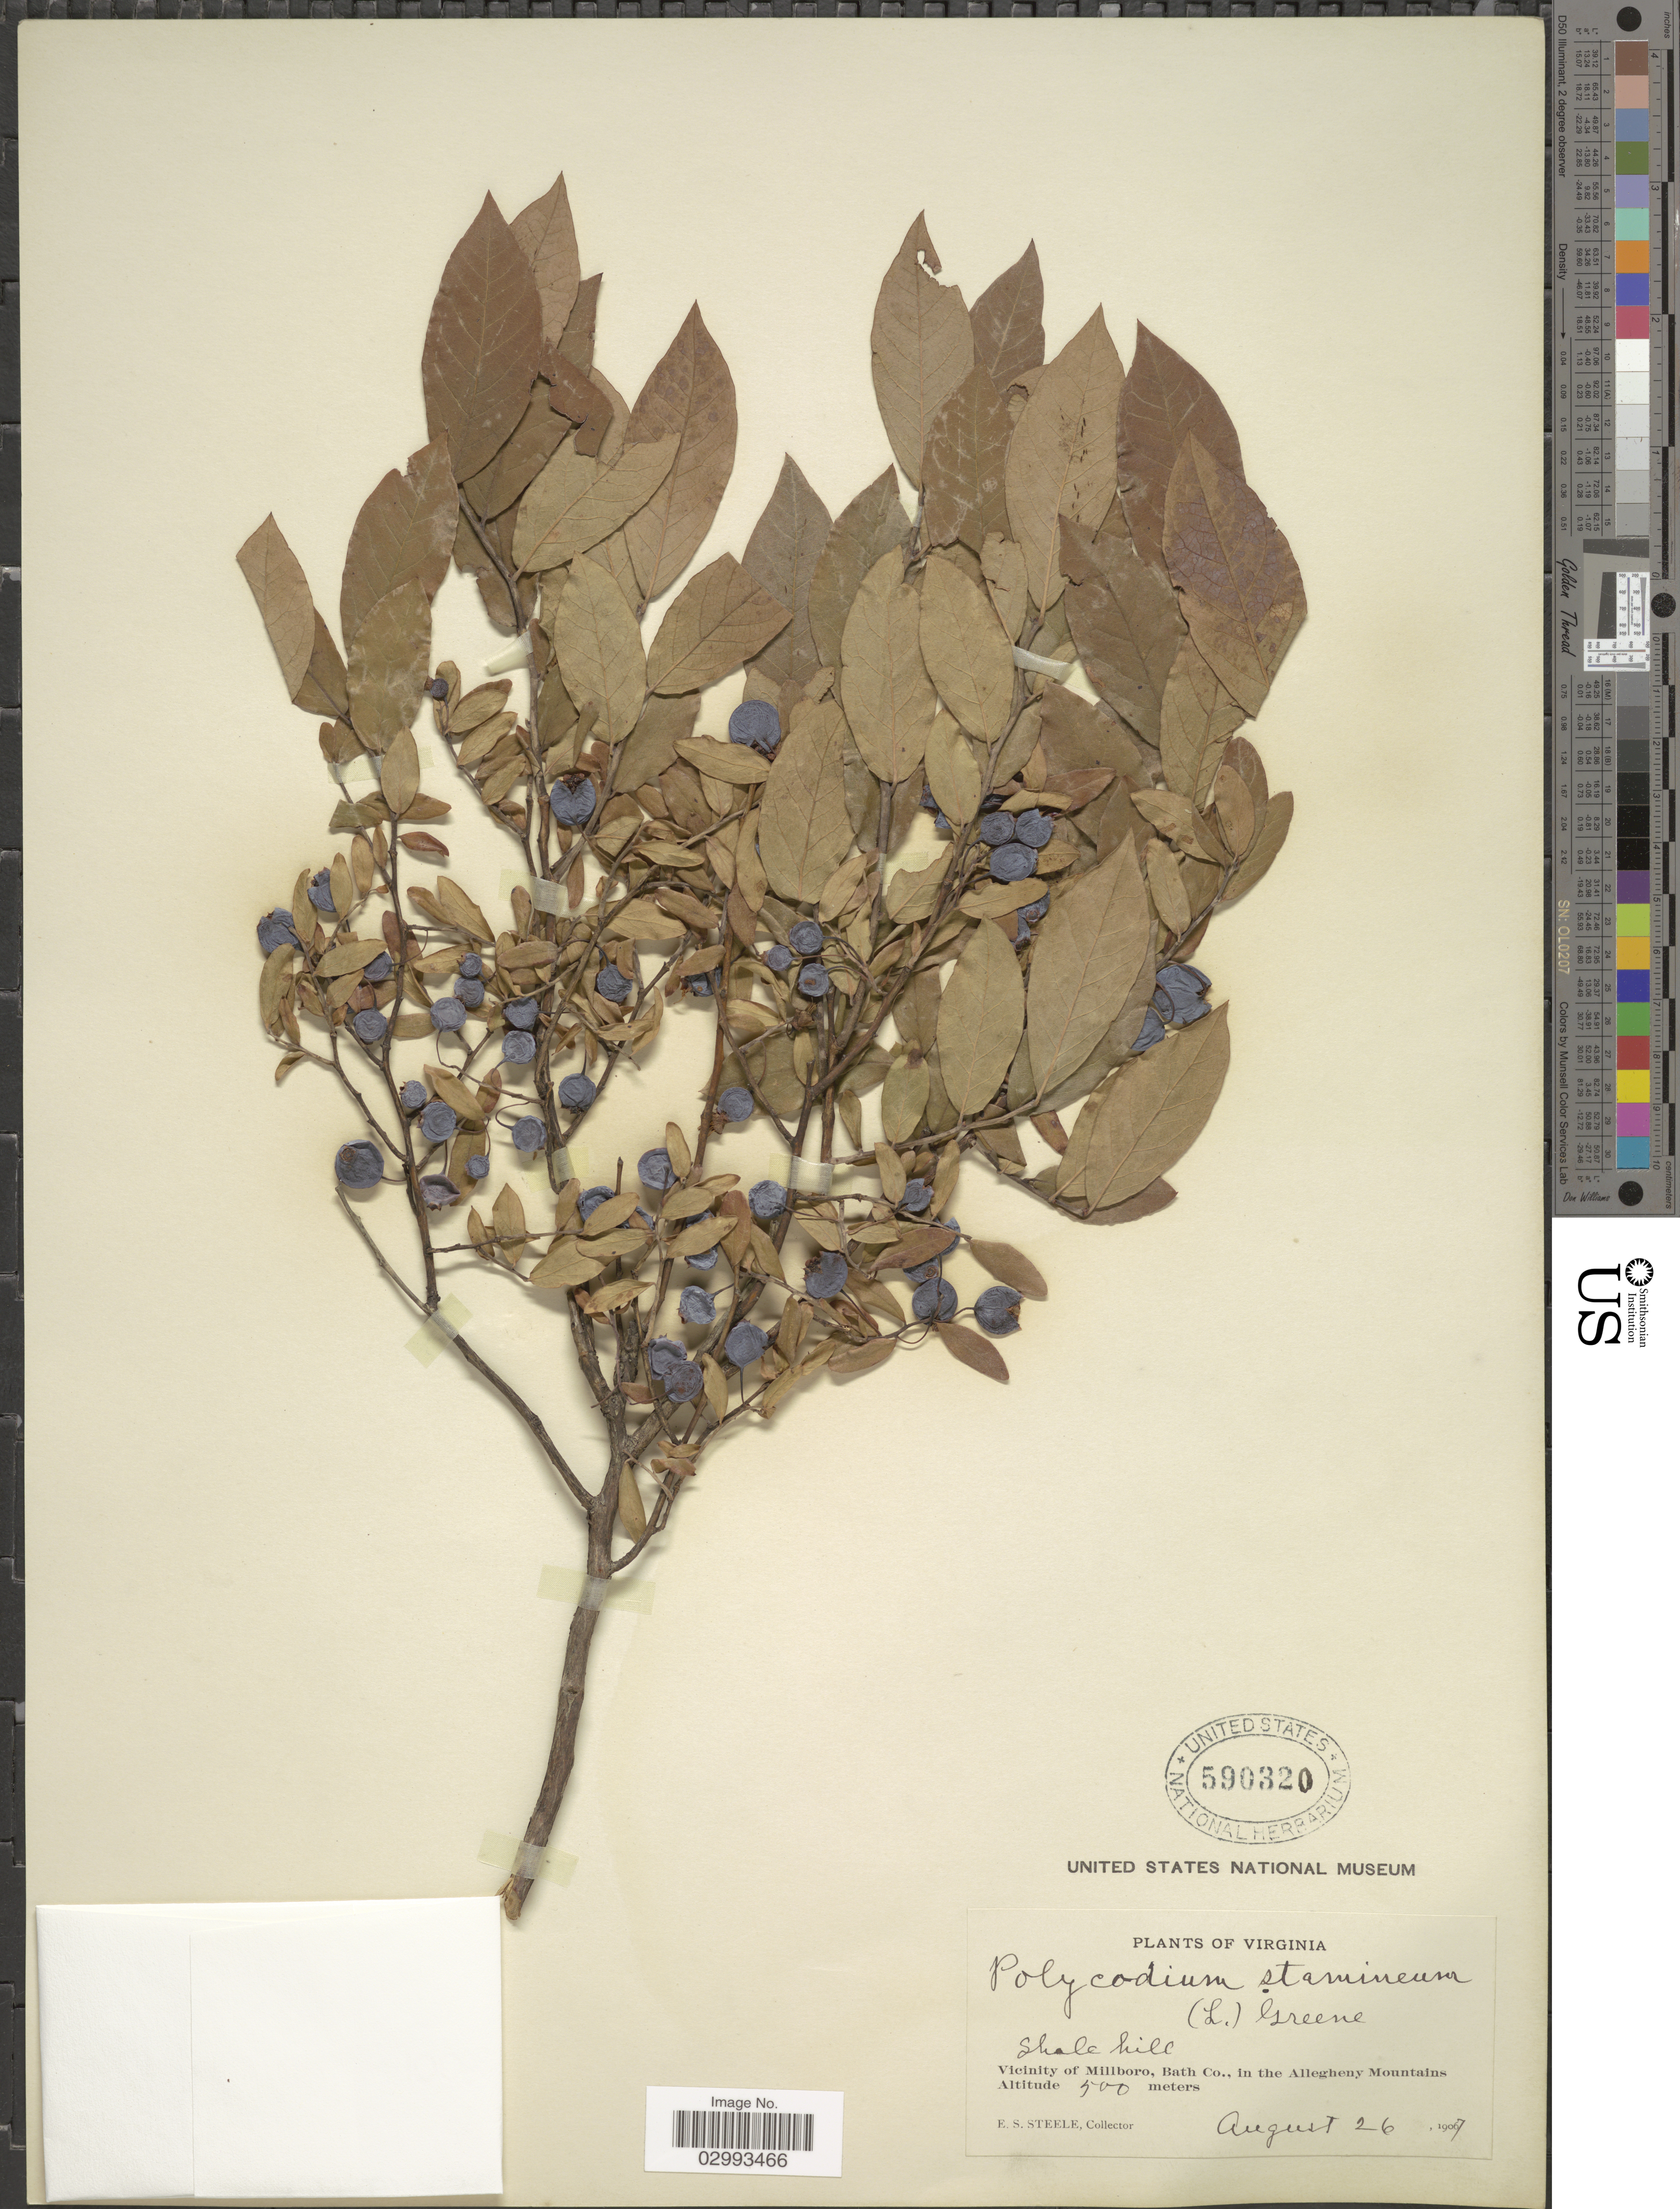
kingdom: Plantae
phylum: Tracheophyta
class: Magnoliopsida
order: Ericales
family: Ericaceae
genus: Polycodium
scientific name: Polycodium stamineum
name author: (L.) Greene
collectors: E. Steele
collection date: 1907-08-26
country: United States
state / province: Virginia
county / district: Bath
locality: Shale hill. Vicinity of Millboro, Bath Co., in the Allegheny Mountains.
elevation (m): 500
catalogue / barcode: US 590320